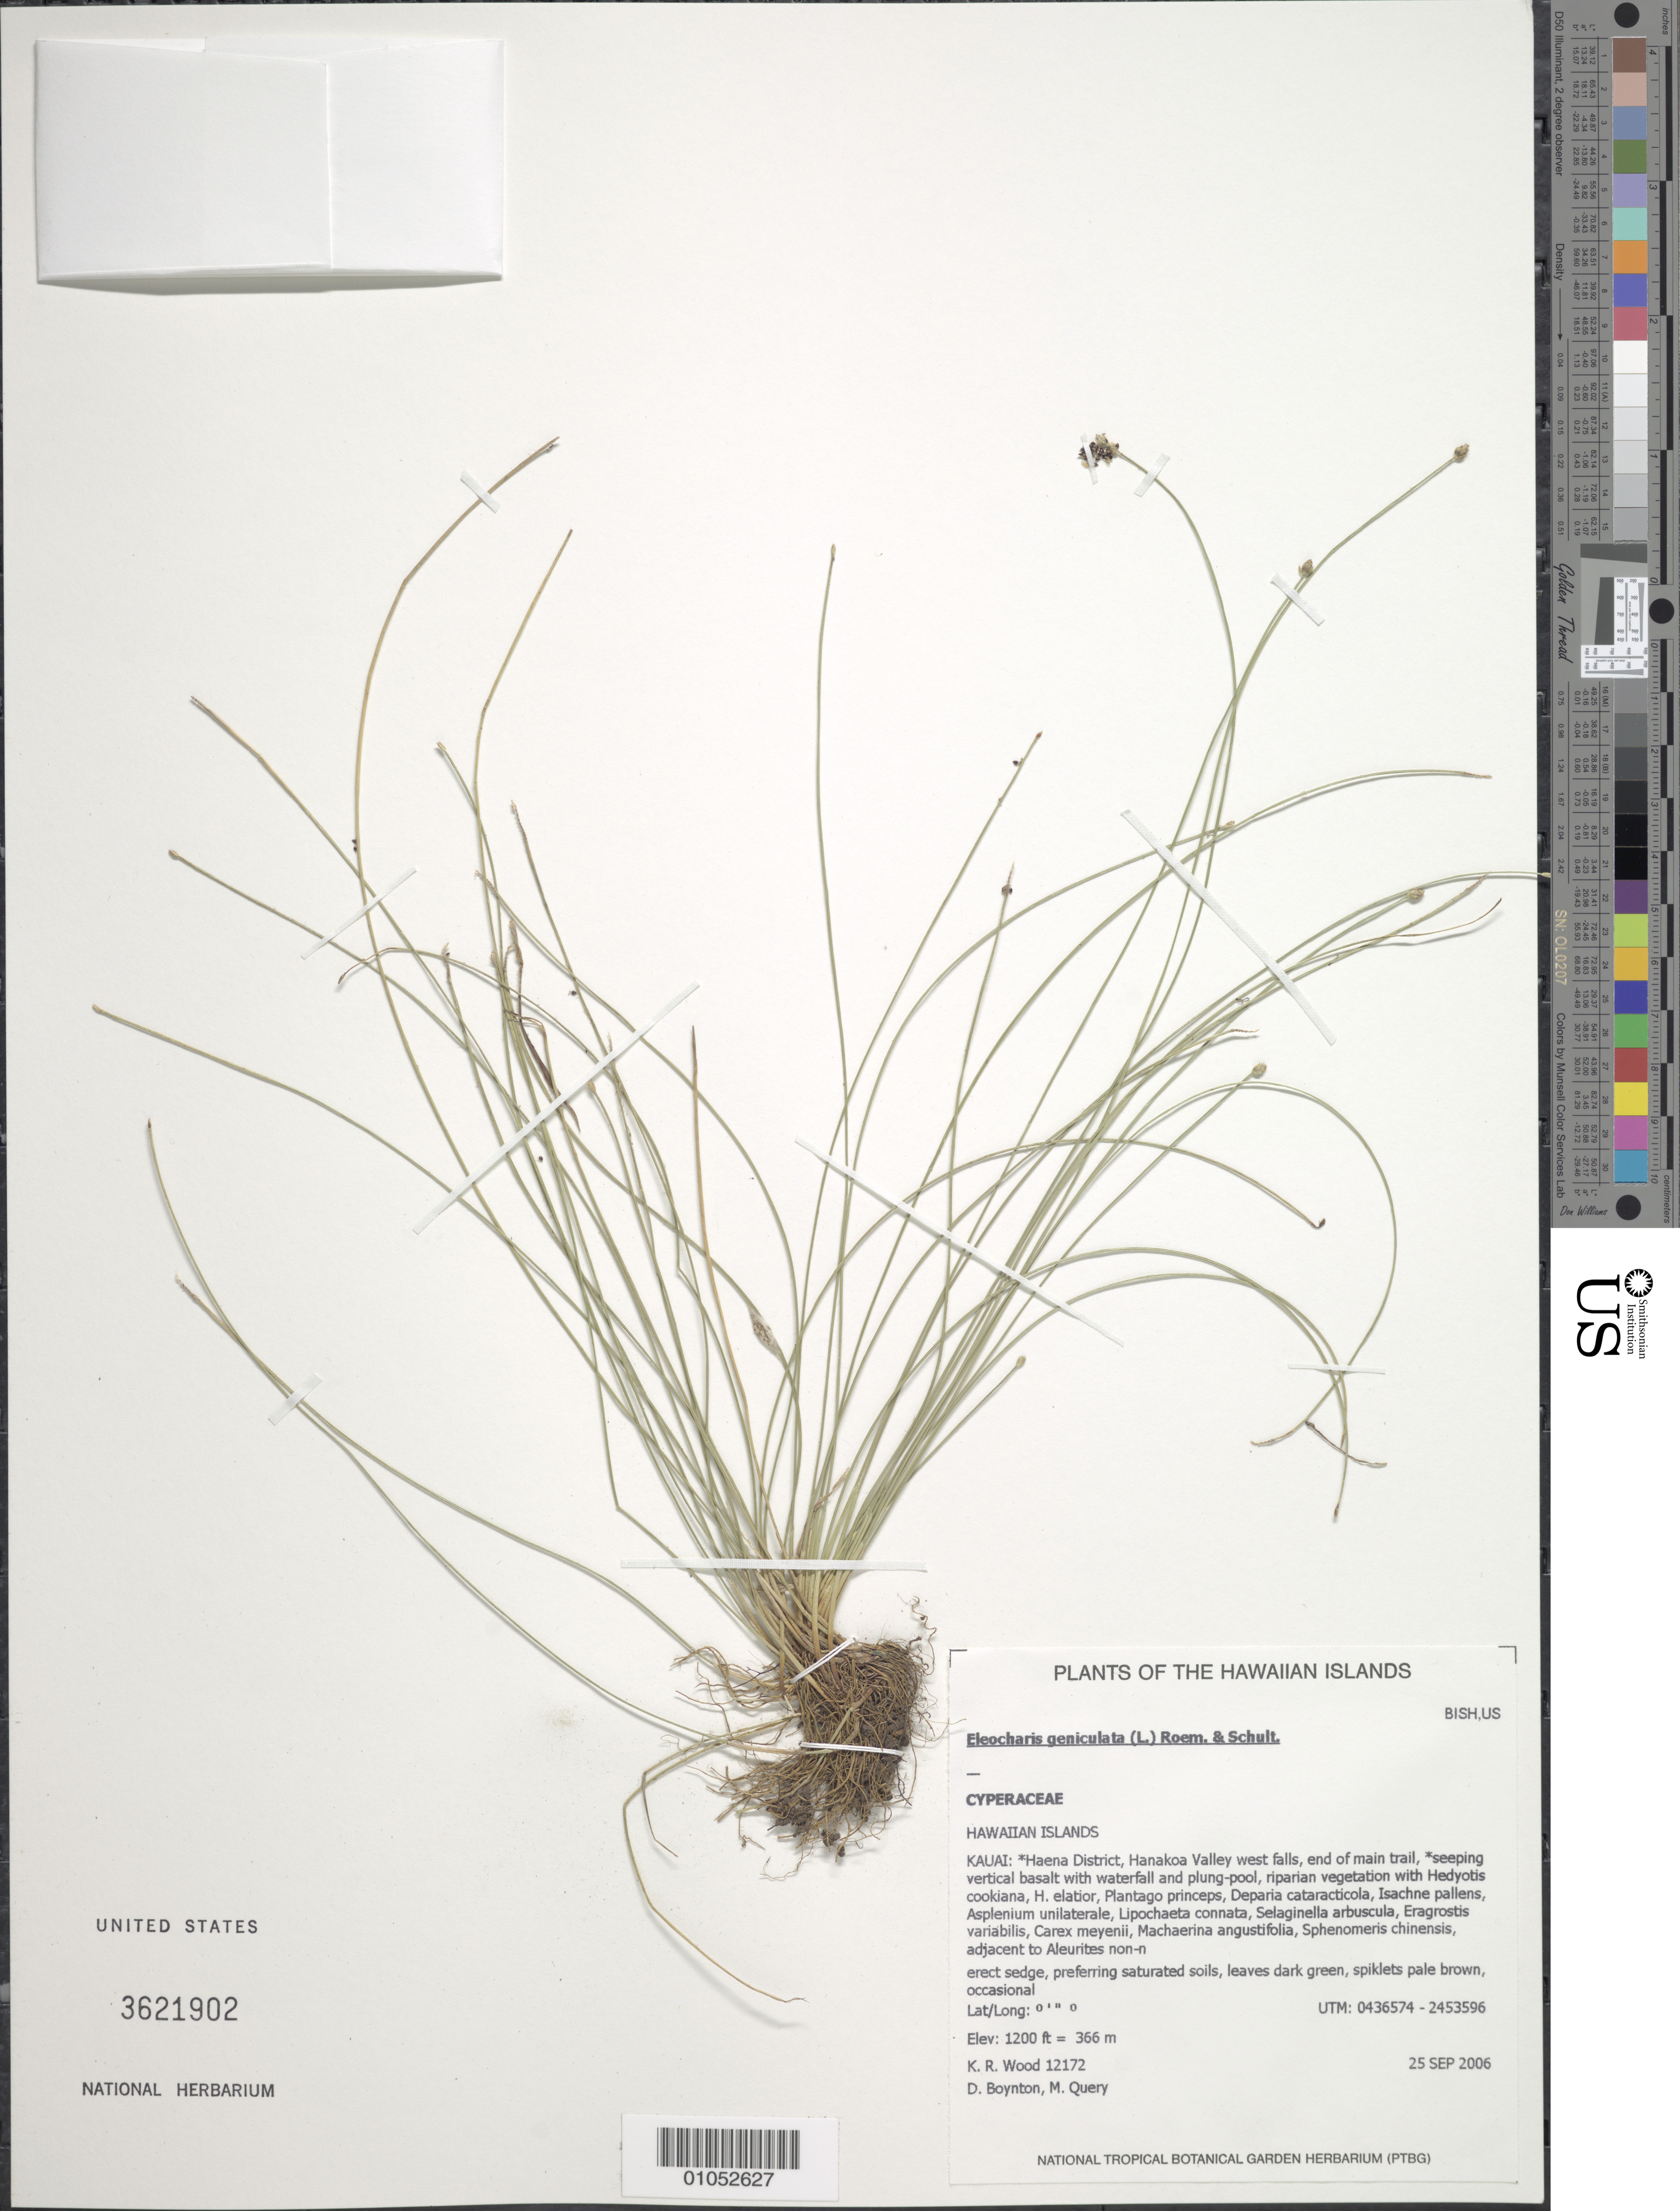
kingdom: Plantae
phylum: Tracheophyta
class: Liliopsida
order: Poales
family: Cyperaceae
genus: Eleocharis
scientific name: Eleocharis geniculata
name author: (L.) Roem. & Schult.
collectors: K. R. Wood, D. Boynton & M. Query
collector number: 12172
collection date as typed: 25 Sep 2006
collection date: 2006-09-25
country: United States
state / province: Hawaii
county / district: Kauai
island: Kaua'i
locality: Haena District, Hanakoa Valley west falls, end of main trail.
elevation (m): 366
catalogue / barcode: US 3621902